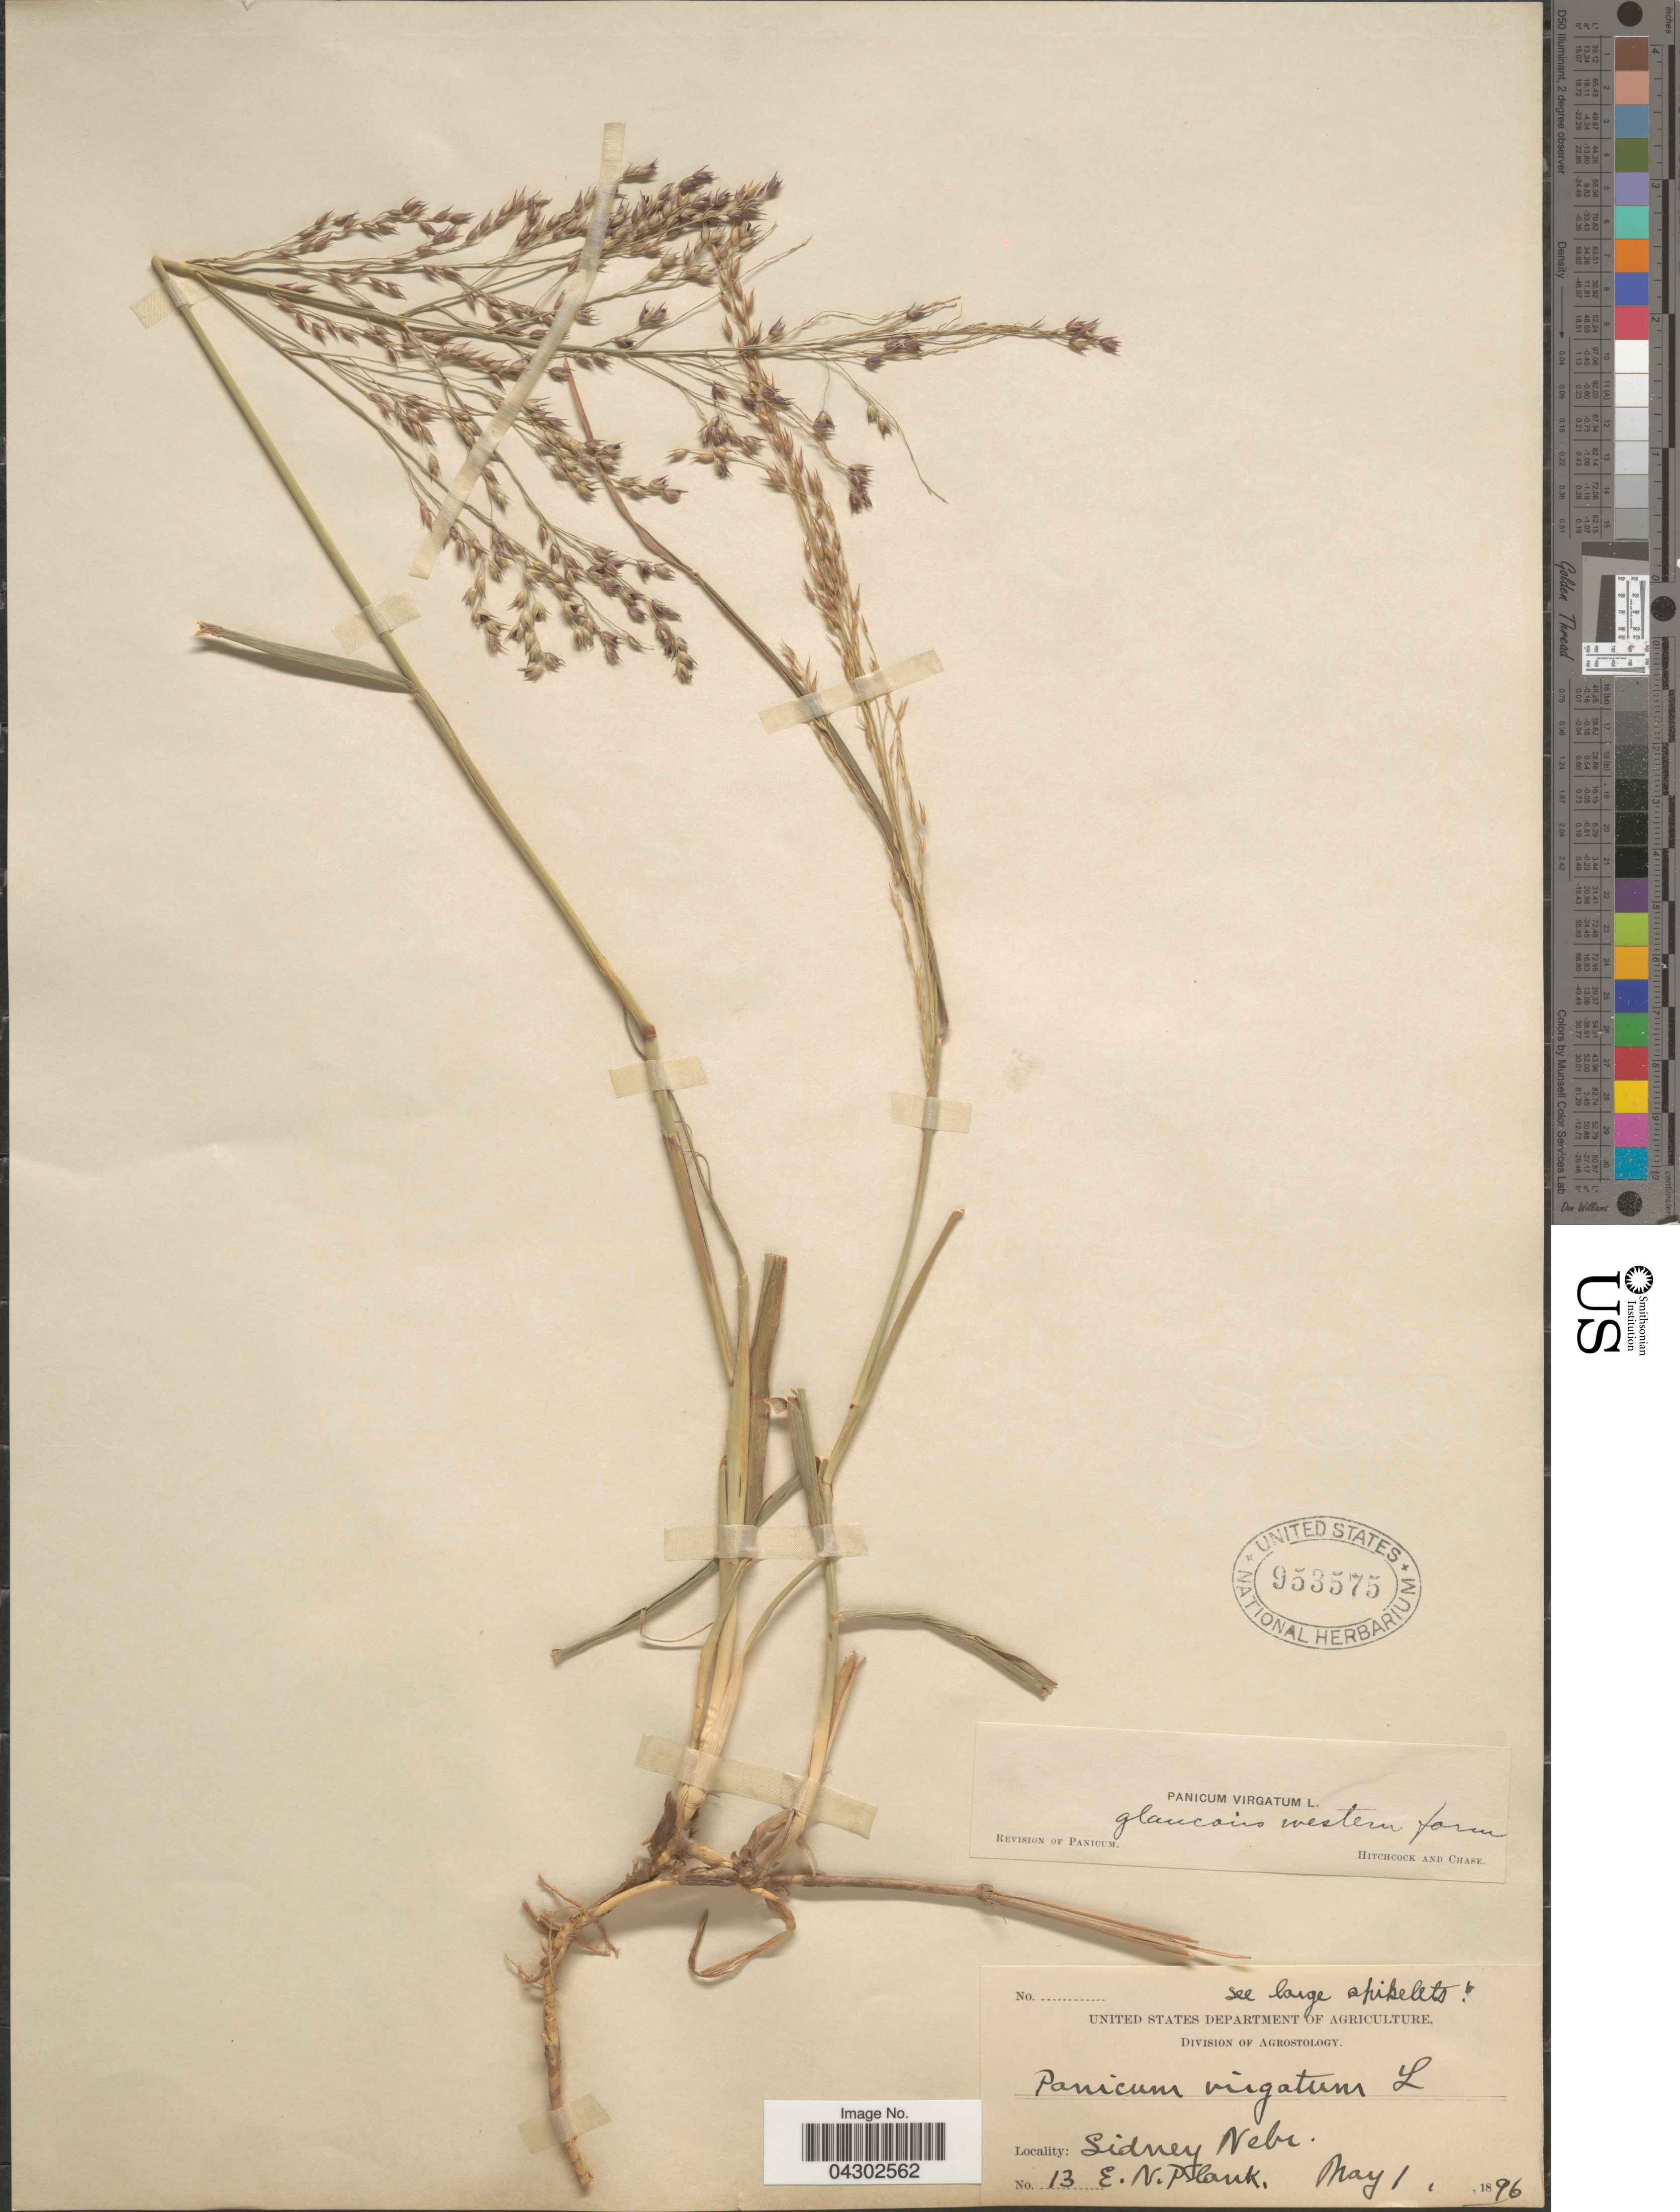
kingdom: Plantae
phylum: Tracheophyta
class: Liliopsida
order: Poales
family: Poaceae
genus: Panicum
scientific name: Panicum virgatum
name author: L.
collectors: E. Plank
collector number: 13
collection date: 1896-05-01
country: United States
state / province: Nebraska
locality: Sidney.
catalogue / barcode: US 953575